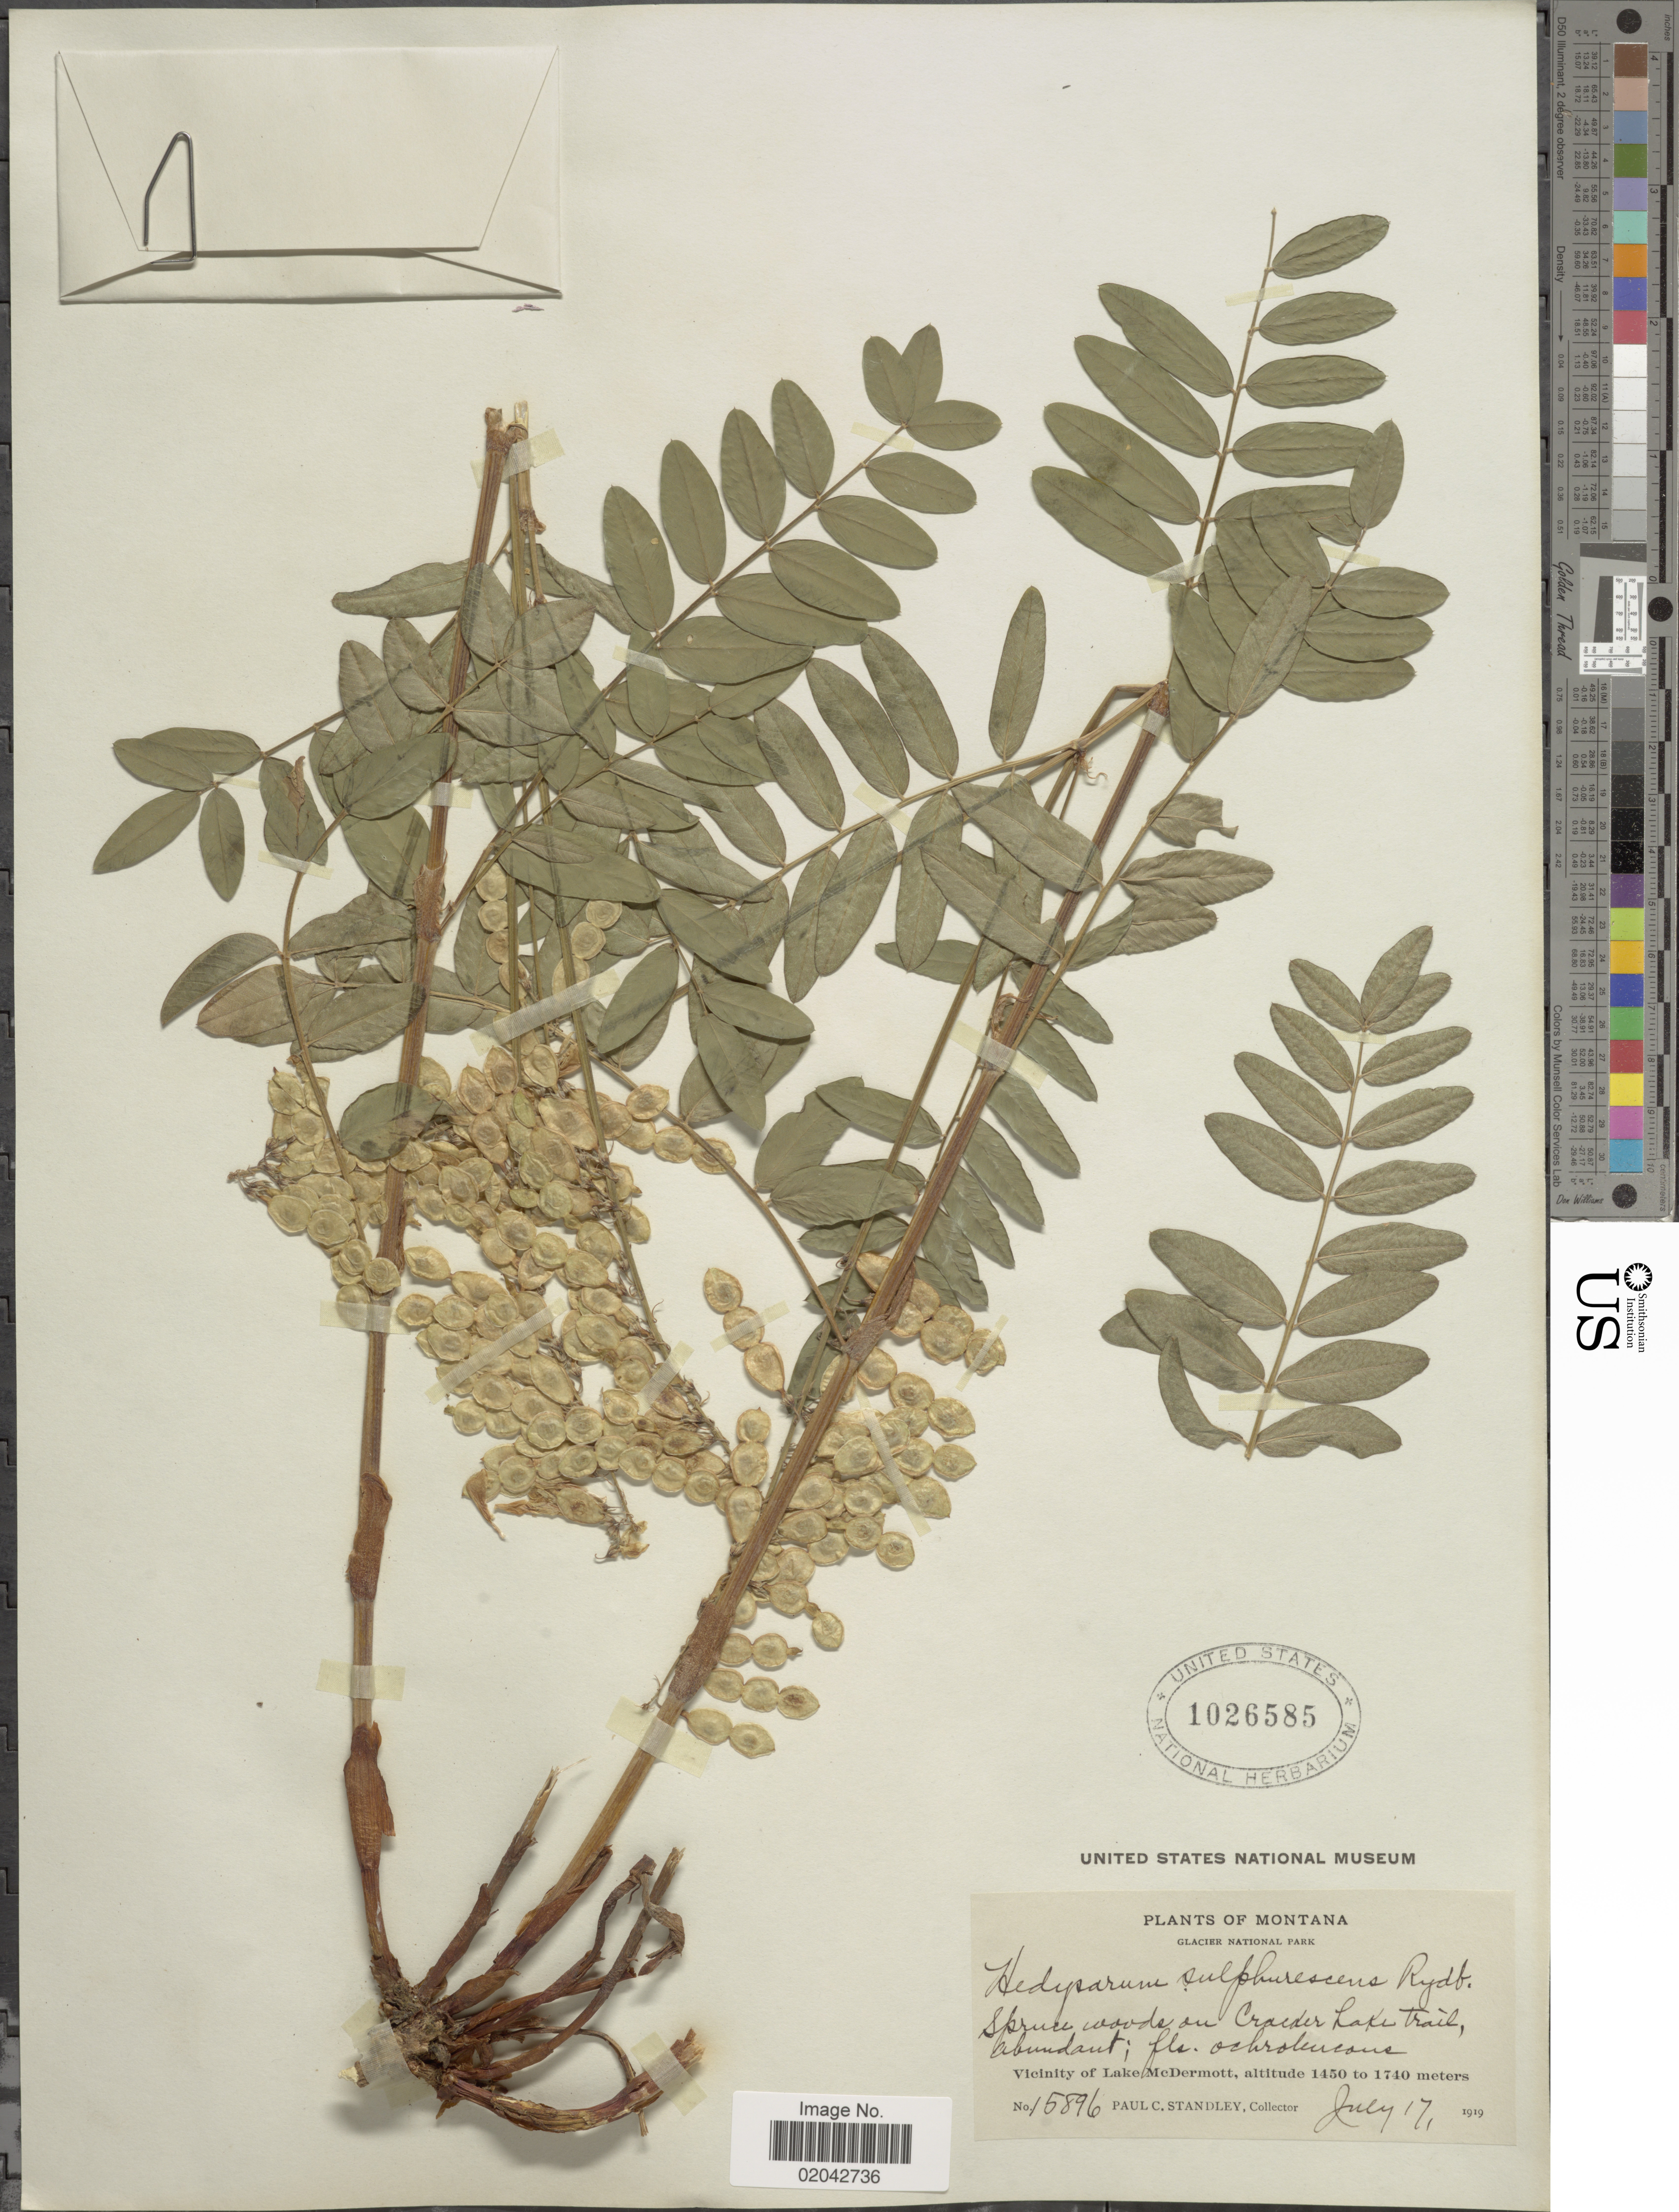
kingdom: Plantae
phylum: Tracheophyta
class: Magnoliopsida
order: Fabales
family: Fabaceae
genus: Hedysarum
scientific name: Hedysarum sulphurescens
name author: Rydb.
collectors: P. C. Standley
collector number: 15896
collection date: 1919-07-17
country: United States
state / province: Montana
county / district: Glacier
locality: Glacier National Park, on Craeder Lake Trail, vicinity of Lake McDermott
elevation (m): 1450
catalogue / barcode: US 1026585